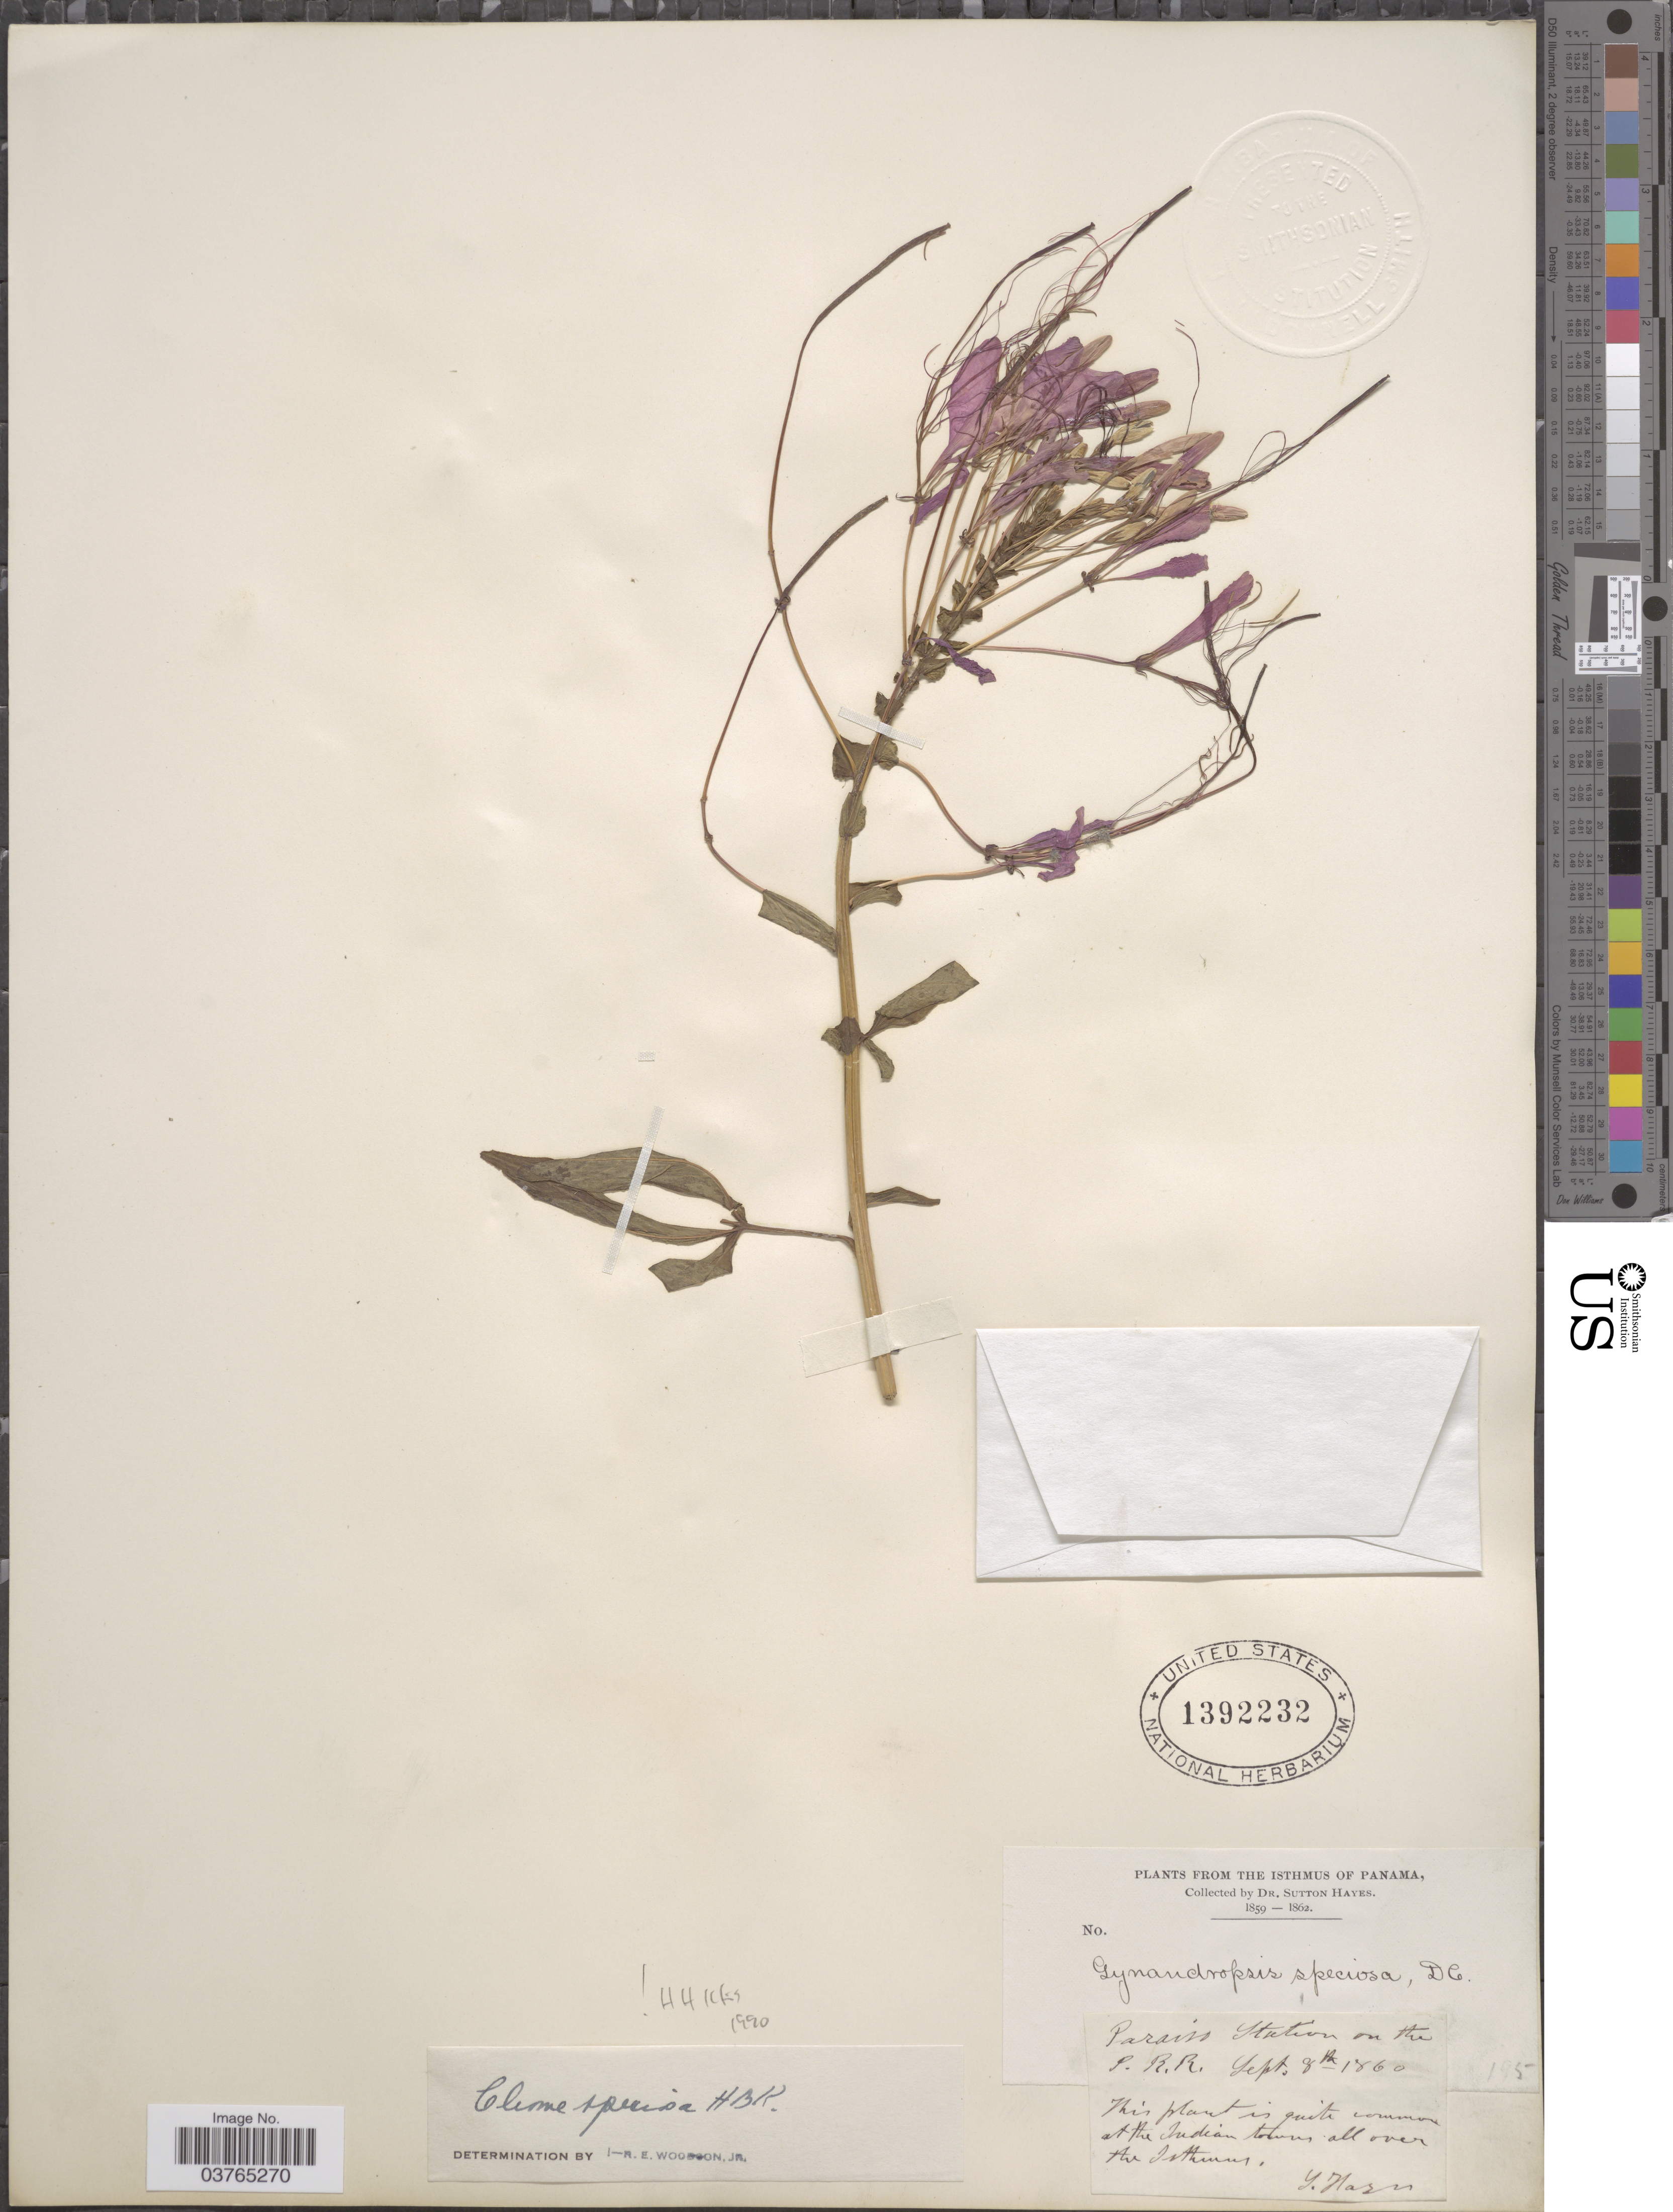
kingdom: Plantae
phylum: Tracheophyta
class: Magnoliopsida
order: Brassicales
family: Cleomaceae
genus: Cleoserrata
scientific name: Cleoserrata speciosa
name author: (Raf.) Iltis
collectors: S. Hayes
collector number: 195*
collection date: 1860-09-08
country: Panama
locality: The Isthmus of Panama. Paraiso Station on the P.R.R. At the Indian towns all over the Isthmus.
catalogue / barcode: US 1392232